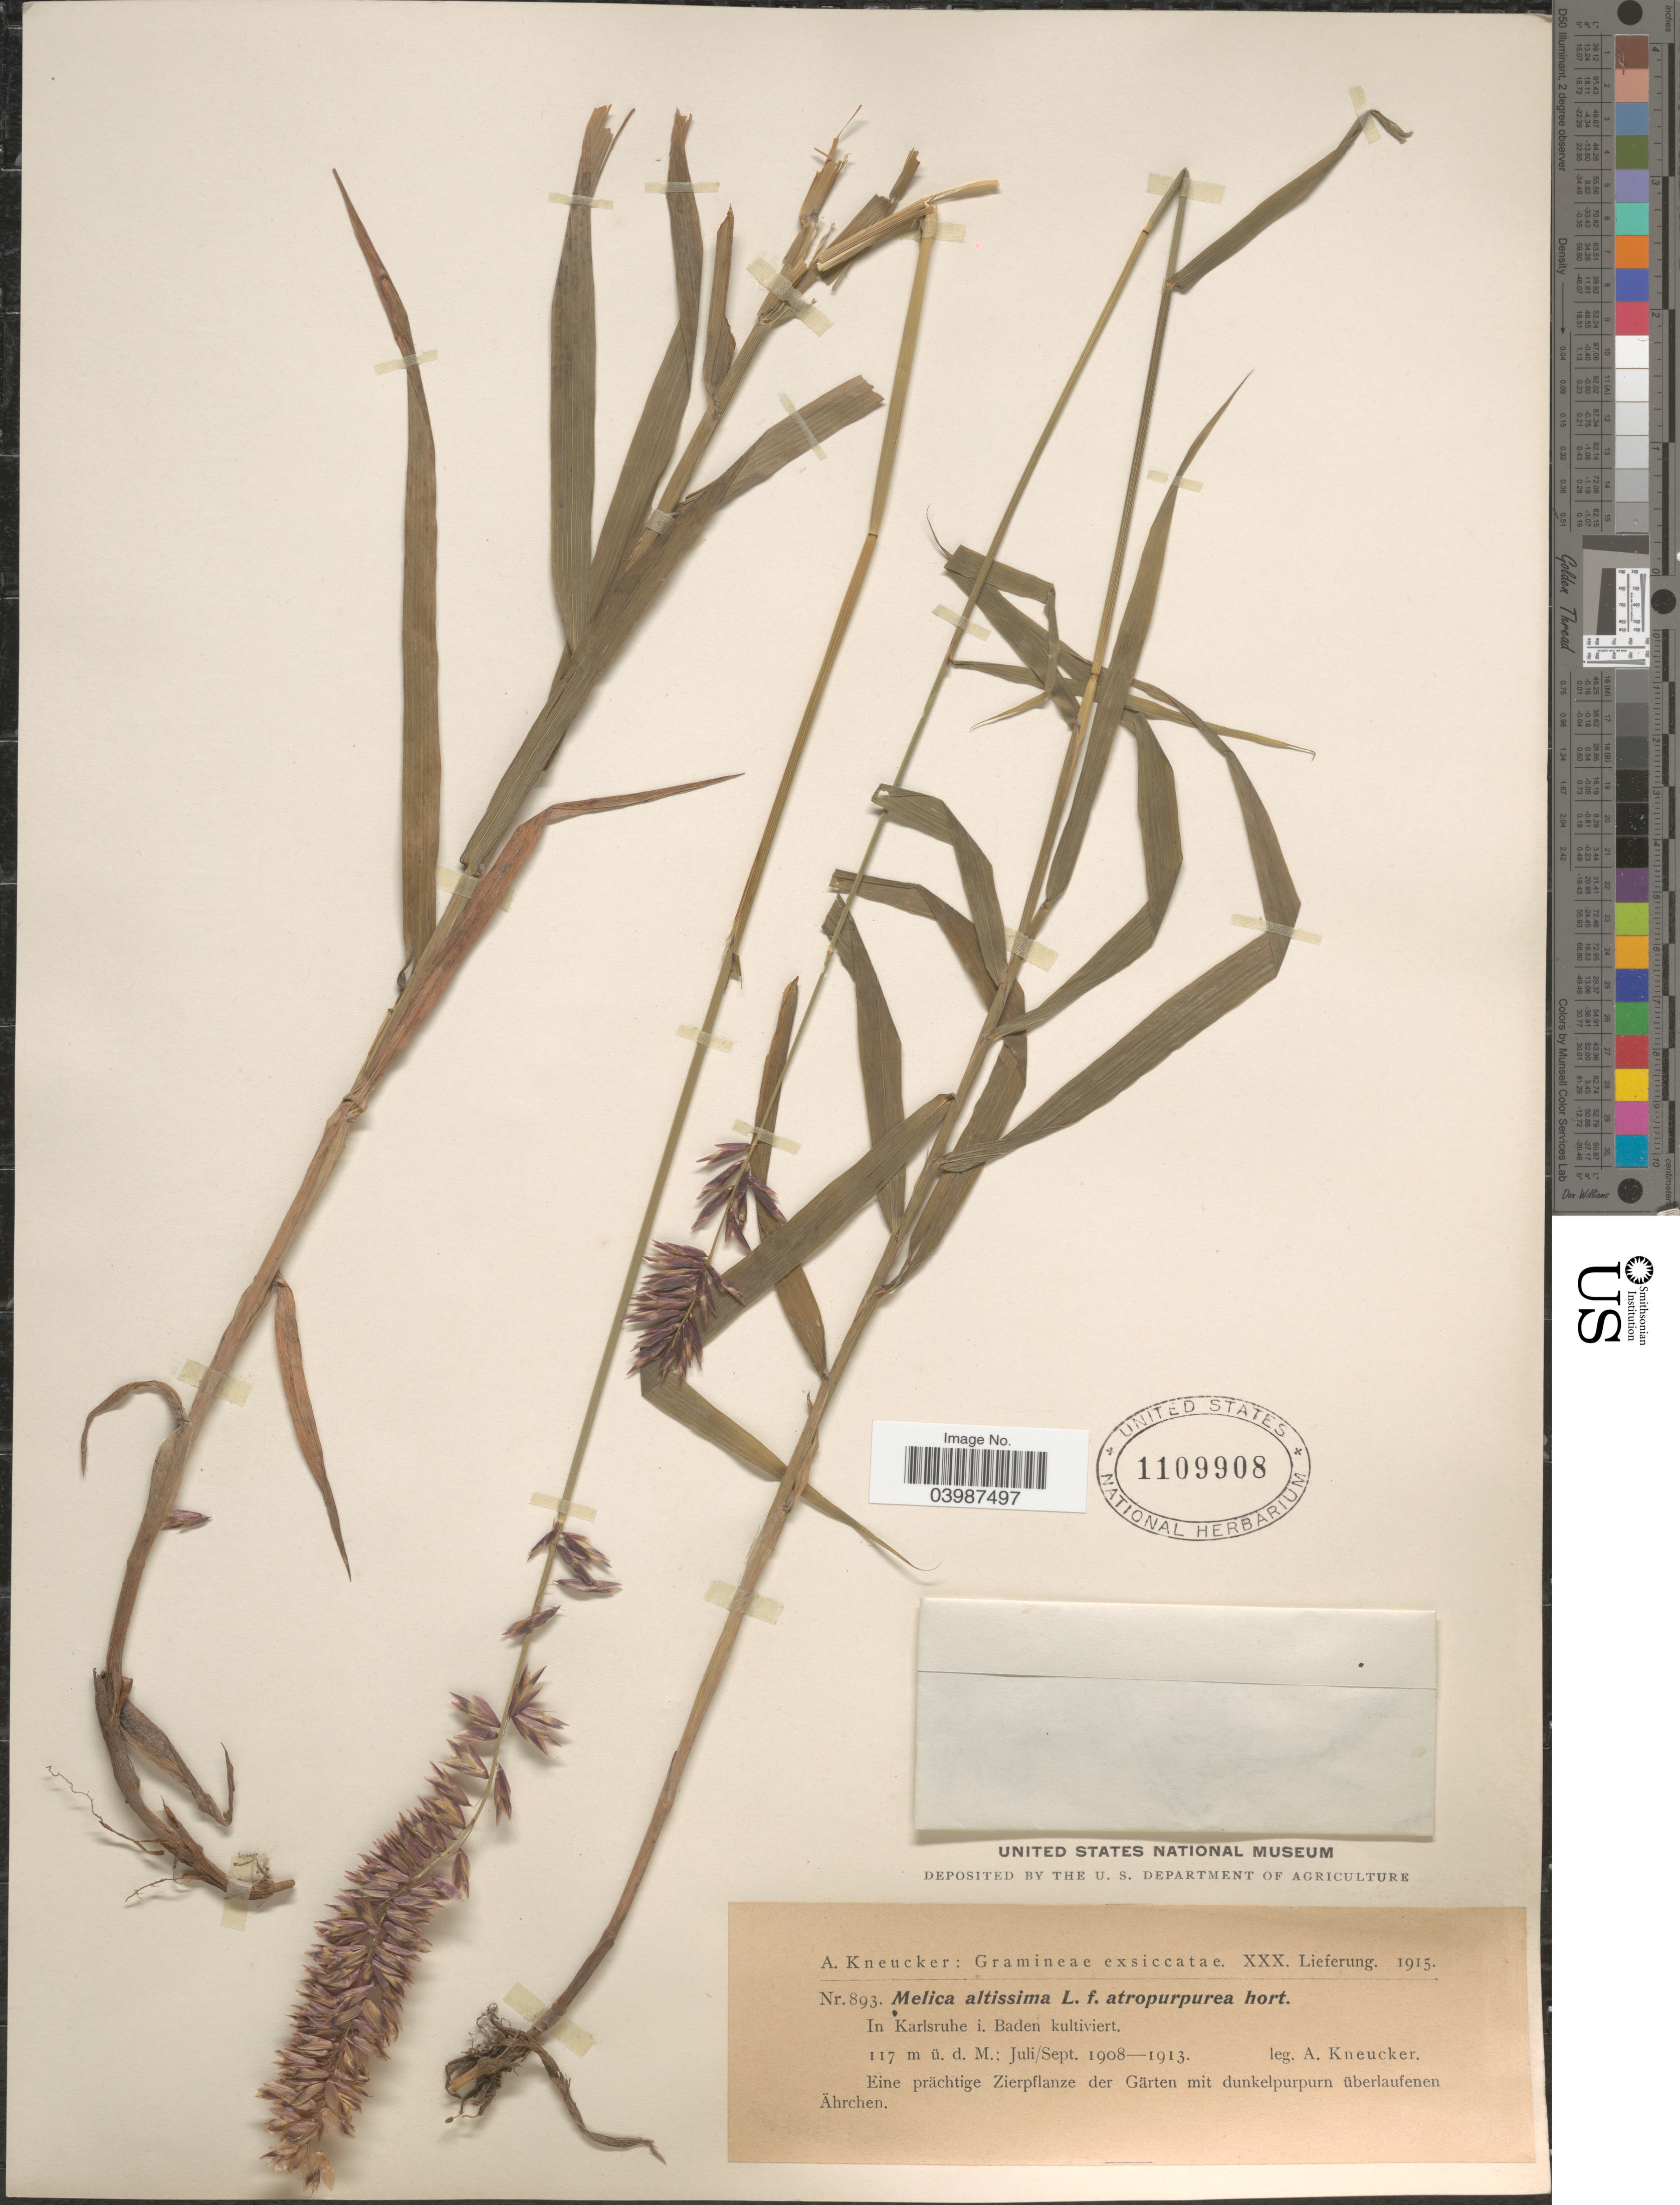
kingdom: Plantae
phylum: Tracheophyta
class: Liliopsida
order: Poales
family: Poaceae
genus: Melica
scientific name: Melica altissima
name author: L.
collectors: A. Kneucker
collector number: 893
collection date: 1908-07/1913-09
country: Germany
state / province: Baden-Württemberg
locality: In Karlsruhe i. Baden kultiviert.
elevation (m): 117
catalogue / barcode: US 1109908